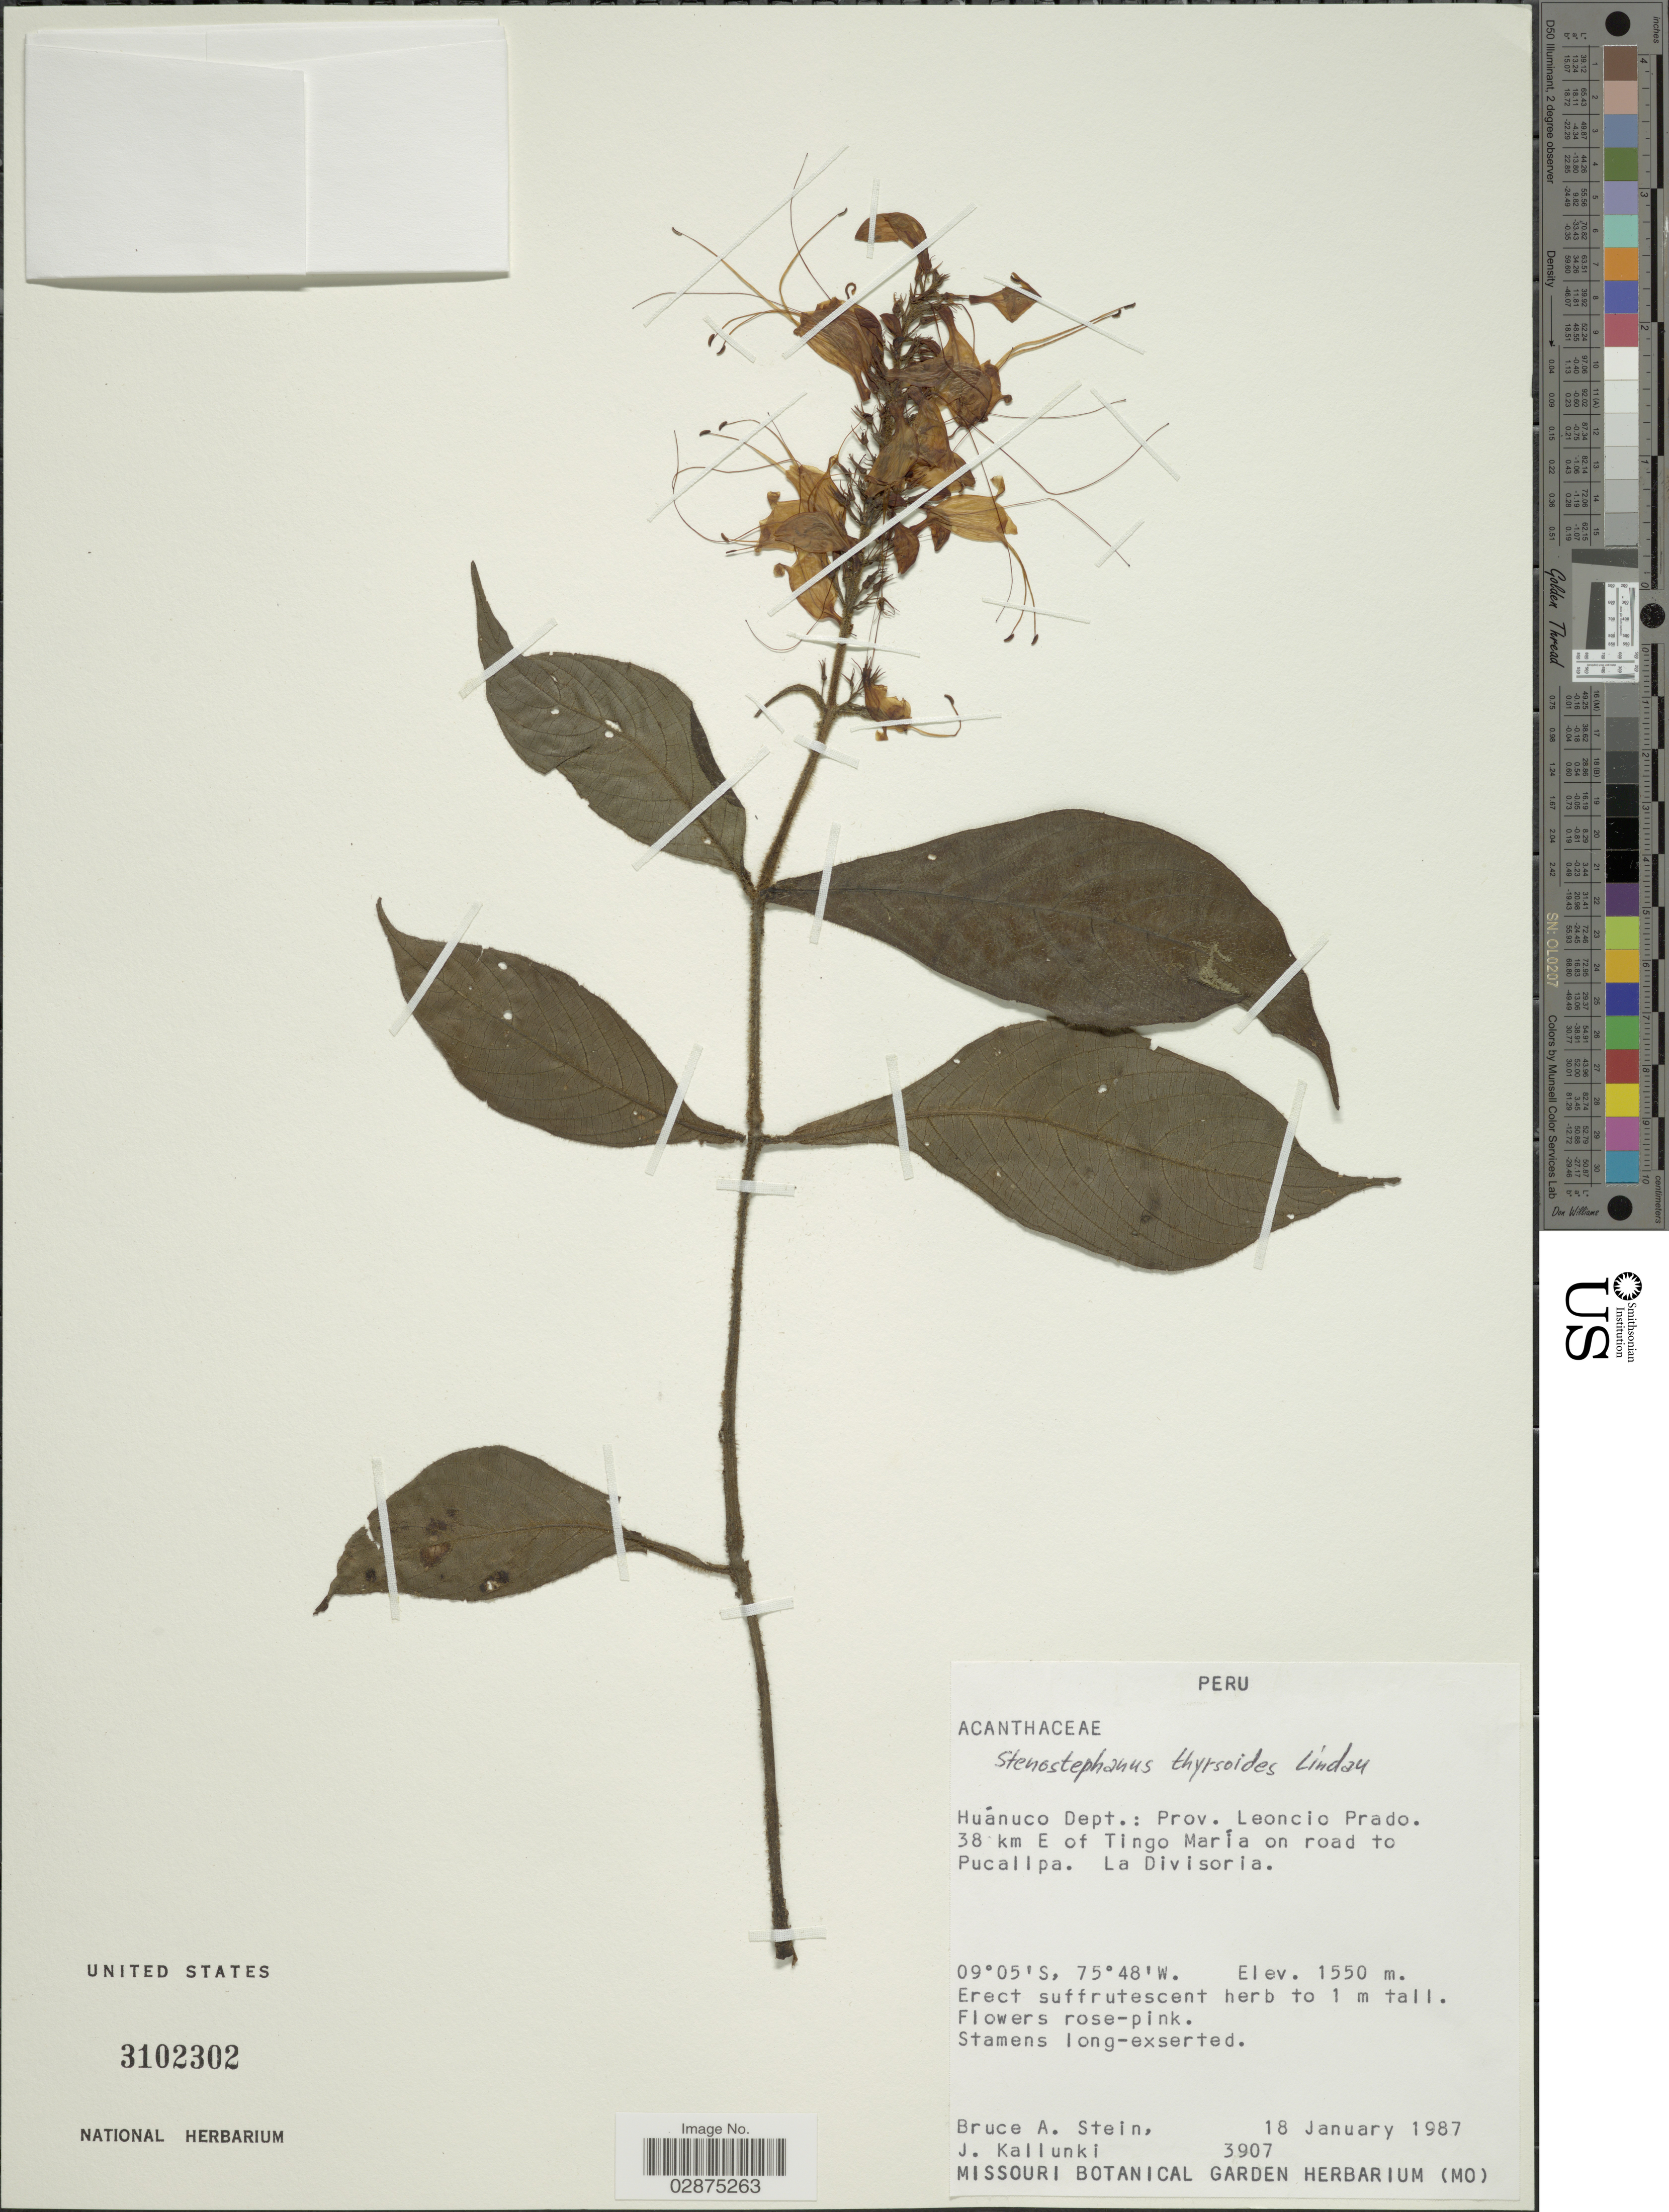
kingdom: Plantae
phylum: Tracheophyta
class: Magnoliopsida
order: Lamiales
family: Acanthaceae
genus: Stenostephanus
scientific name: Stenostephanus longistaminus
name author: (Ruiz & Pav.) V.M. Baum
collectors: B. A. Stein & J. Kallunki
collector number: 3907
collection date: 1987-01-18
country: Peru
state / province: Huánuco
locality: Huánuco Dept.: Prov. Leoncio Prado. 38 km E of Tingo María on road to Pucallpa. La Divisoria.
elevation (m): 1550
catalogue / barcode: US 3102302